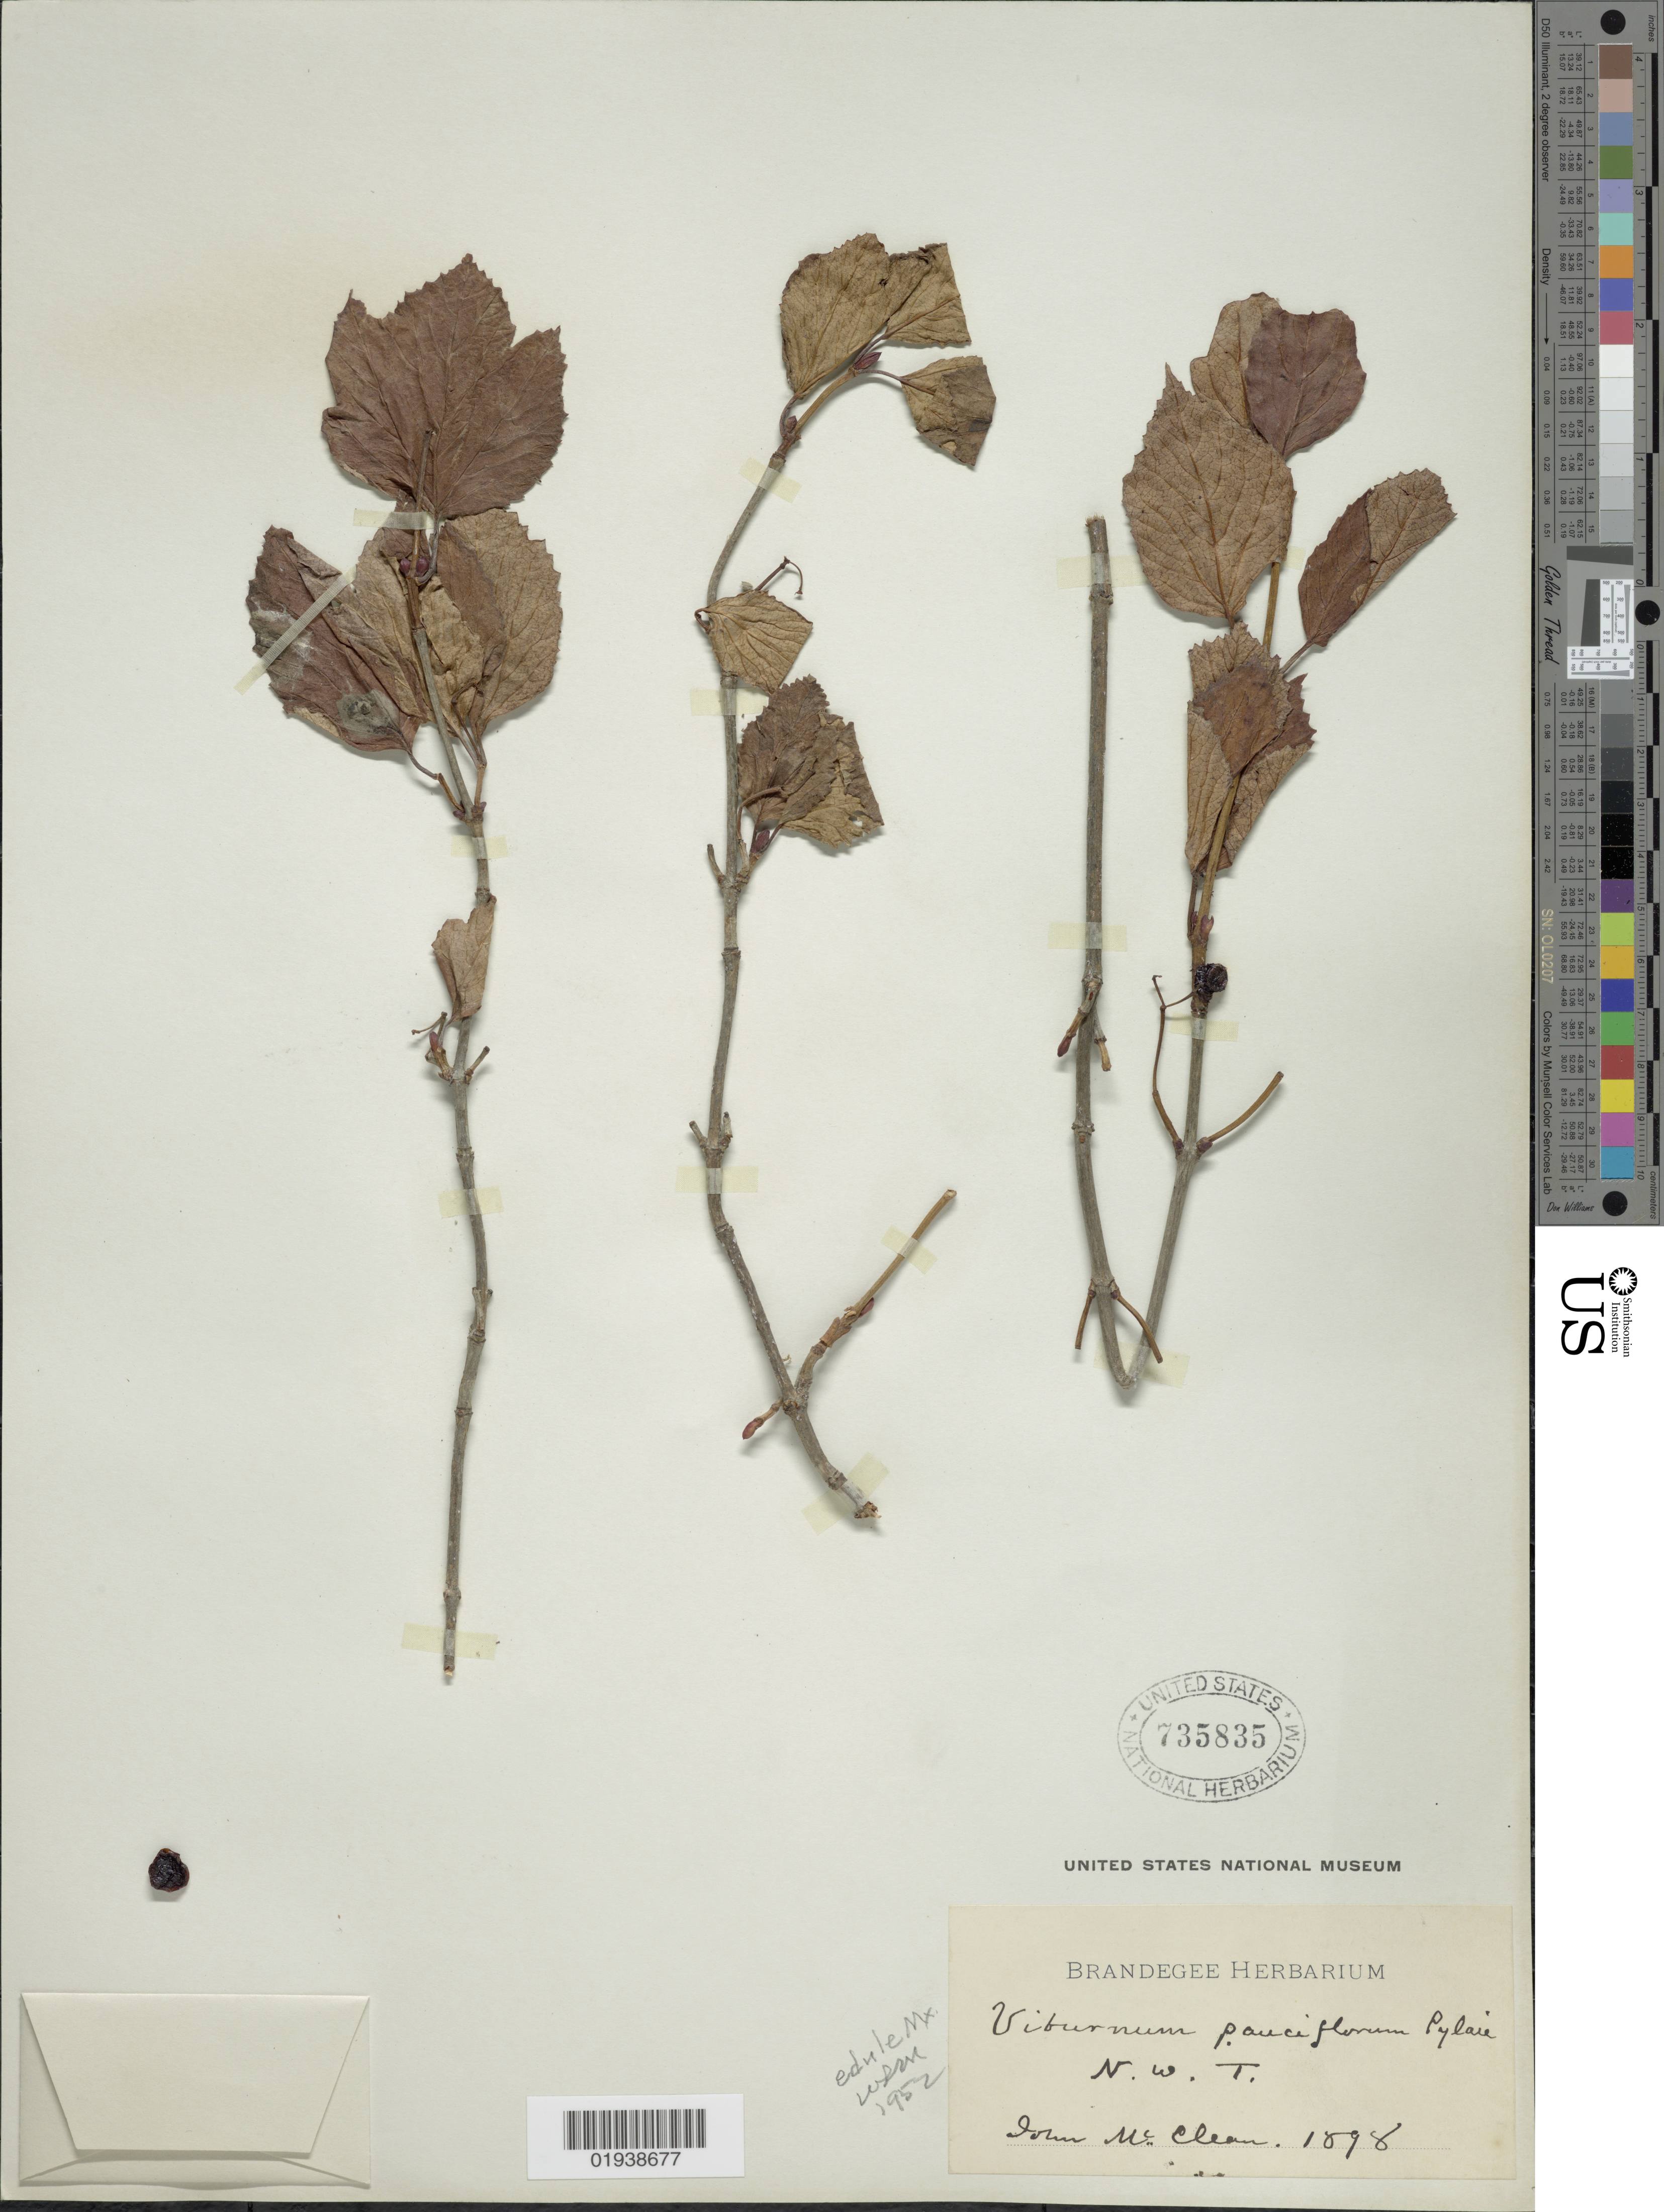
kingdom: Plantae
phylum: Tracheophyta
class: Magnoliopsida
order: Dipsacales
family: Viburnaceae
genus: Viburnum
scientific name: Viburnum edule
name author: (Michx.) Raf.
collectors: J. McClean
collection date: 1898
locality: N.W.T.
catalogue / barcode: US 735835